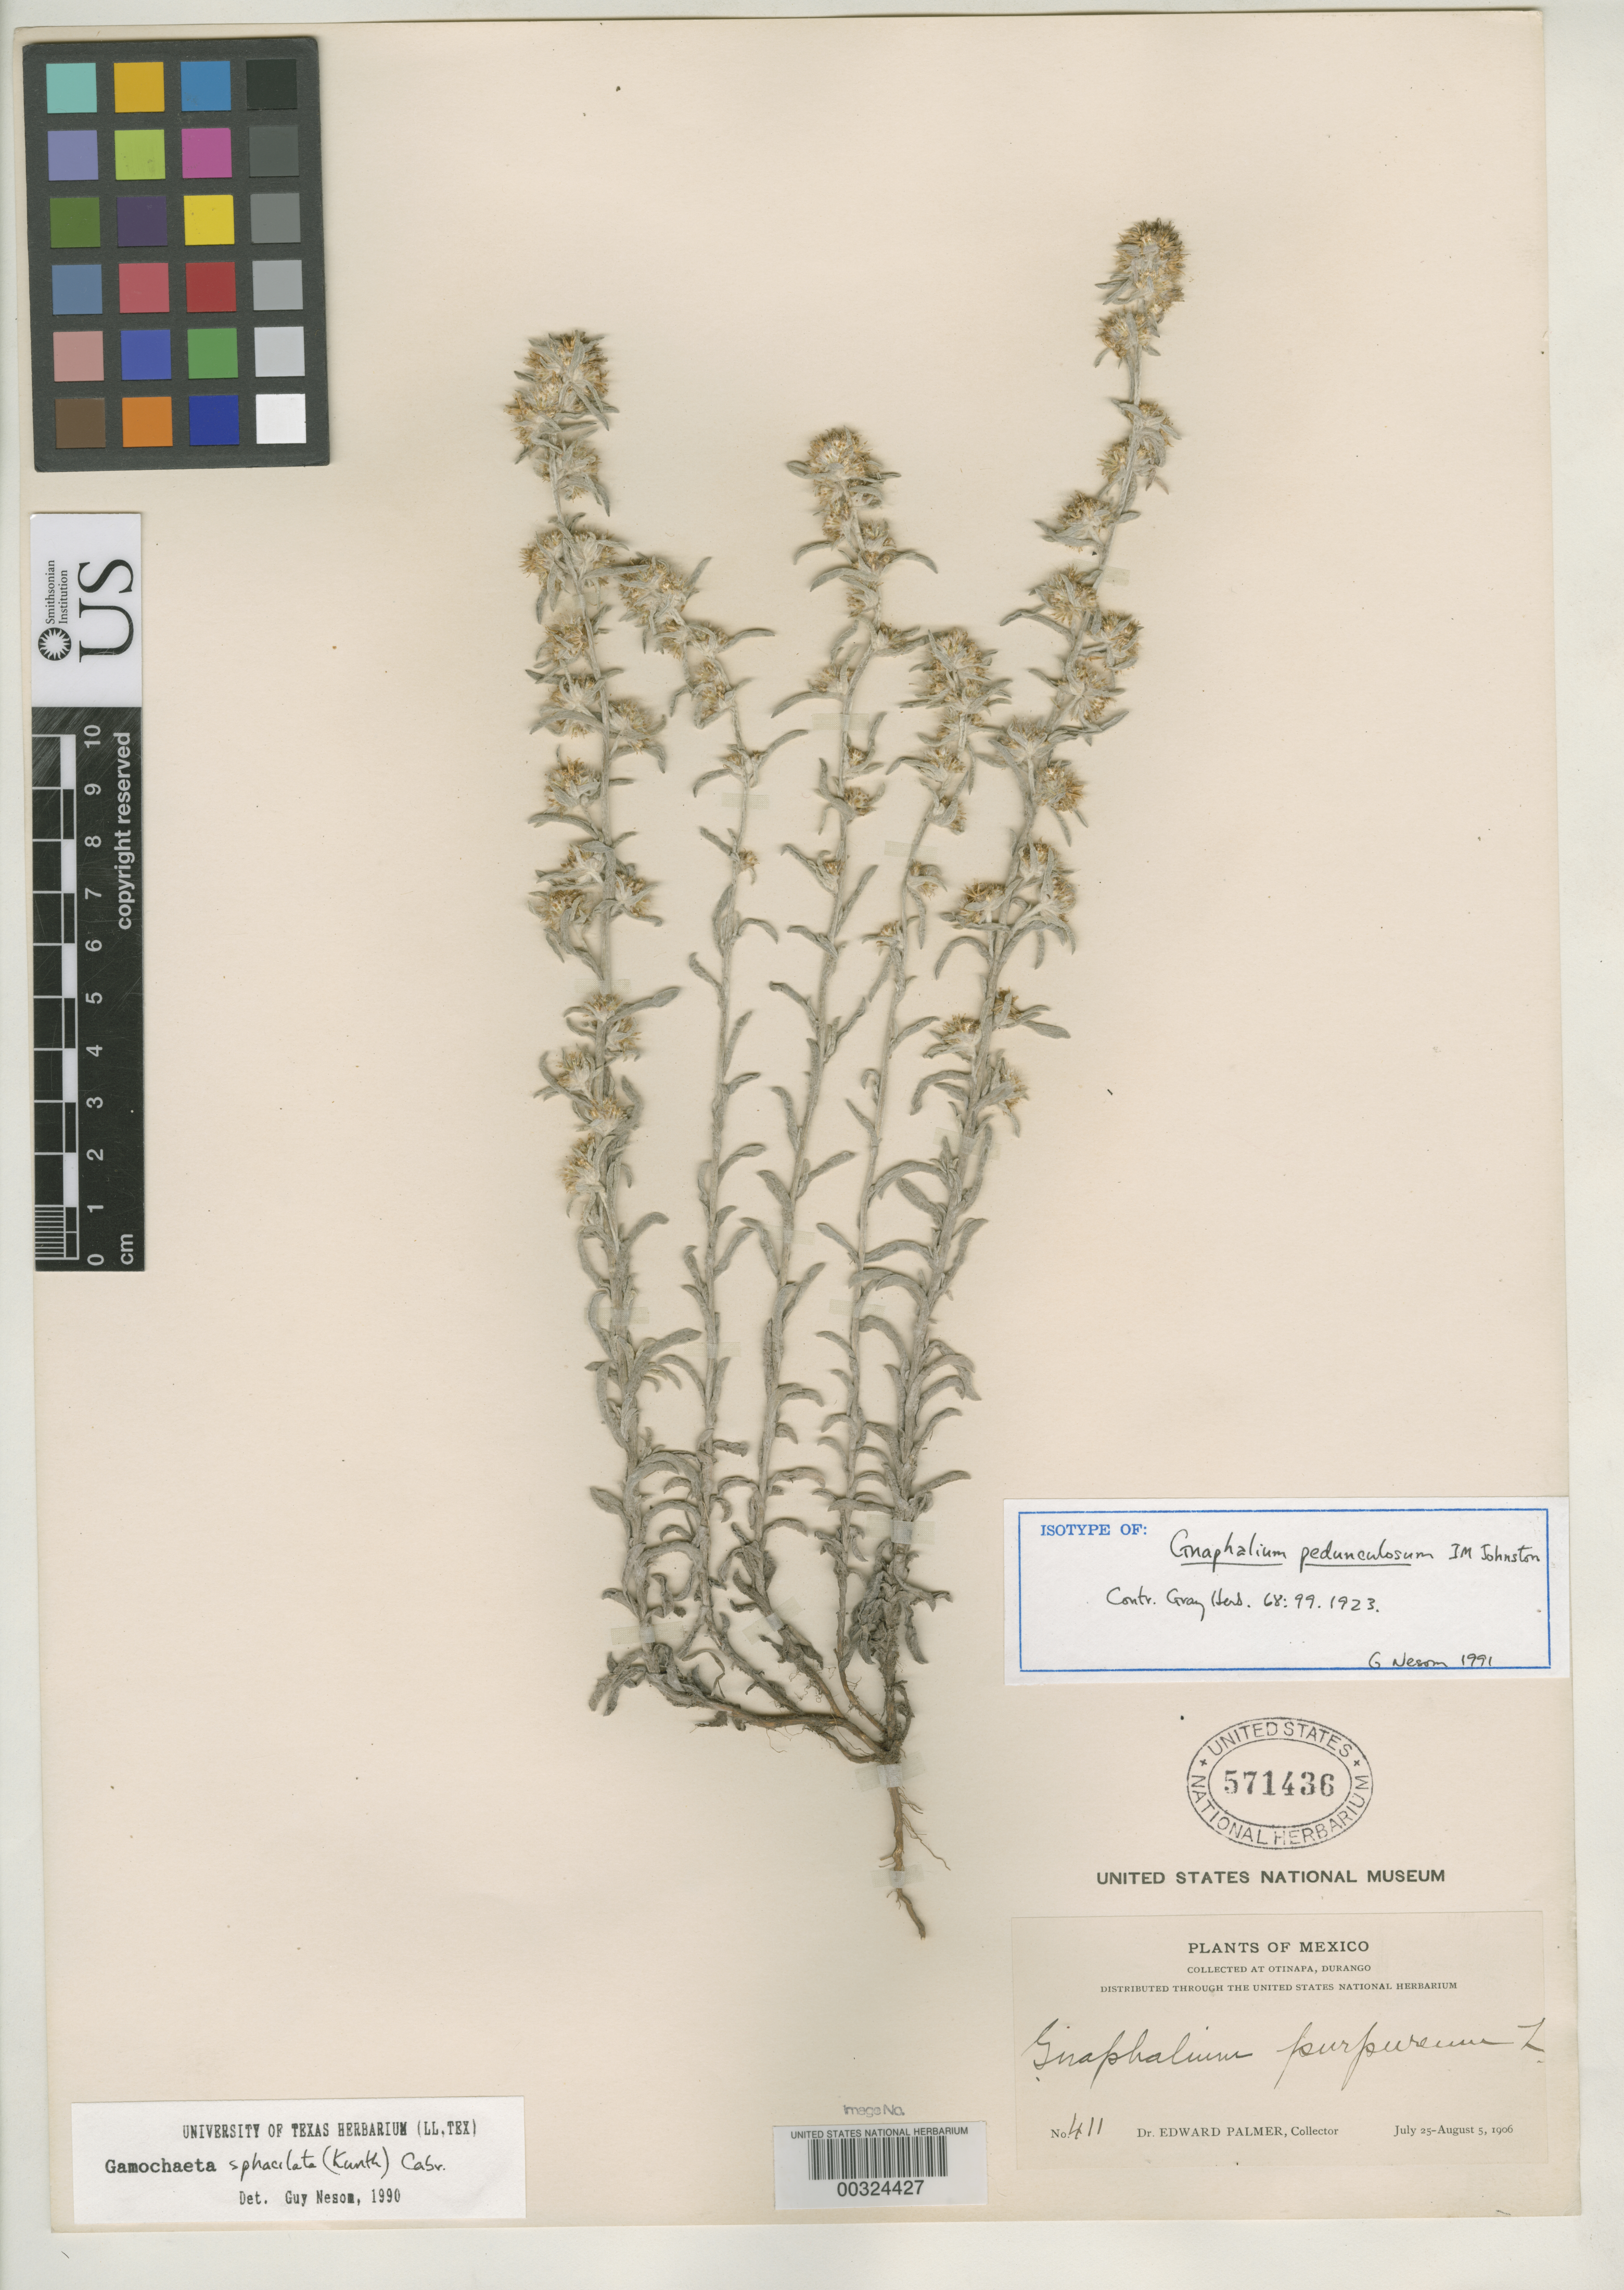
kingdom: Plantae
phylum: Tracheophyta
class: Magnoliopsida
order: Asterales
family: Asteraceae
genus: Gnaphalium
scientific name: Gnaphalium pedunculosum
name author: I.M. Johnst.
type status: Isotype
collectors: E. Palmer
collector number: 411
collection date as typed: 25 Jul 1906 to 05 Aug 1906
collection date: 1906-07-25/1906-08-05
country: Mexico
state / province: Durango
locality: Otinapa.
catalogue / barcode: US 571436